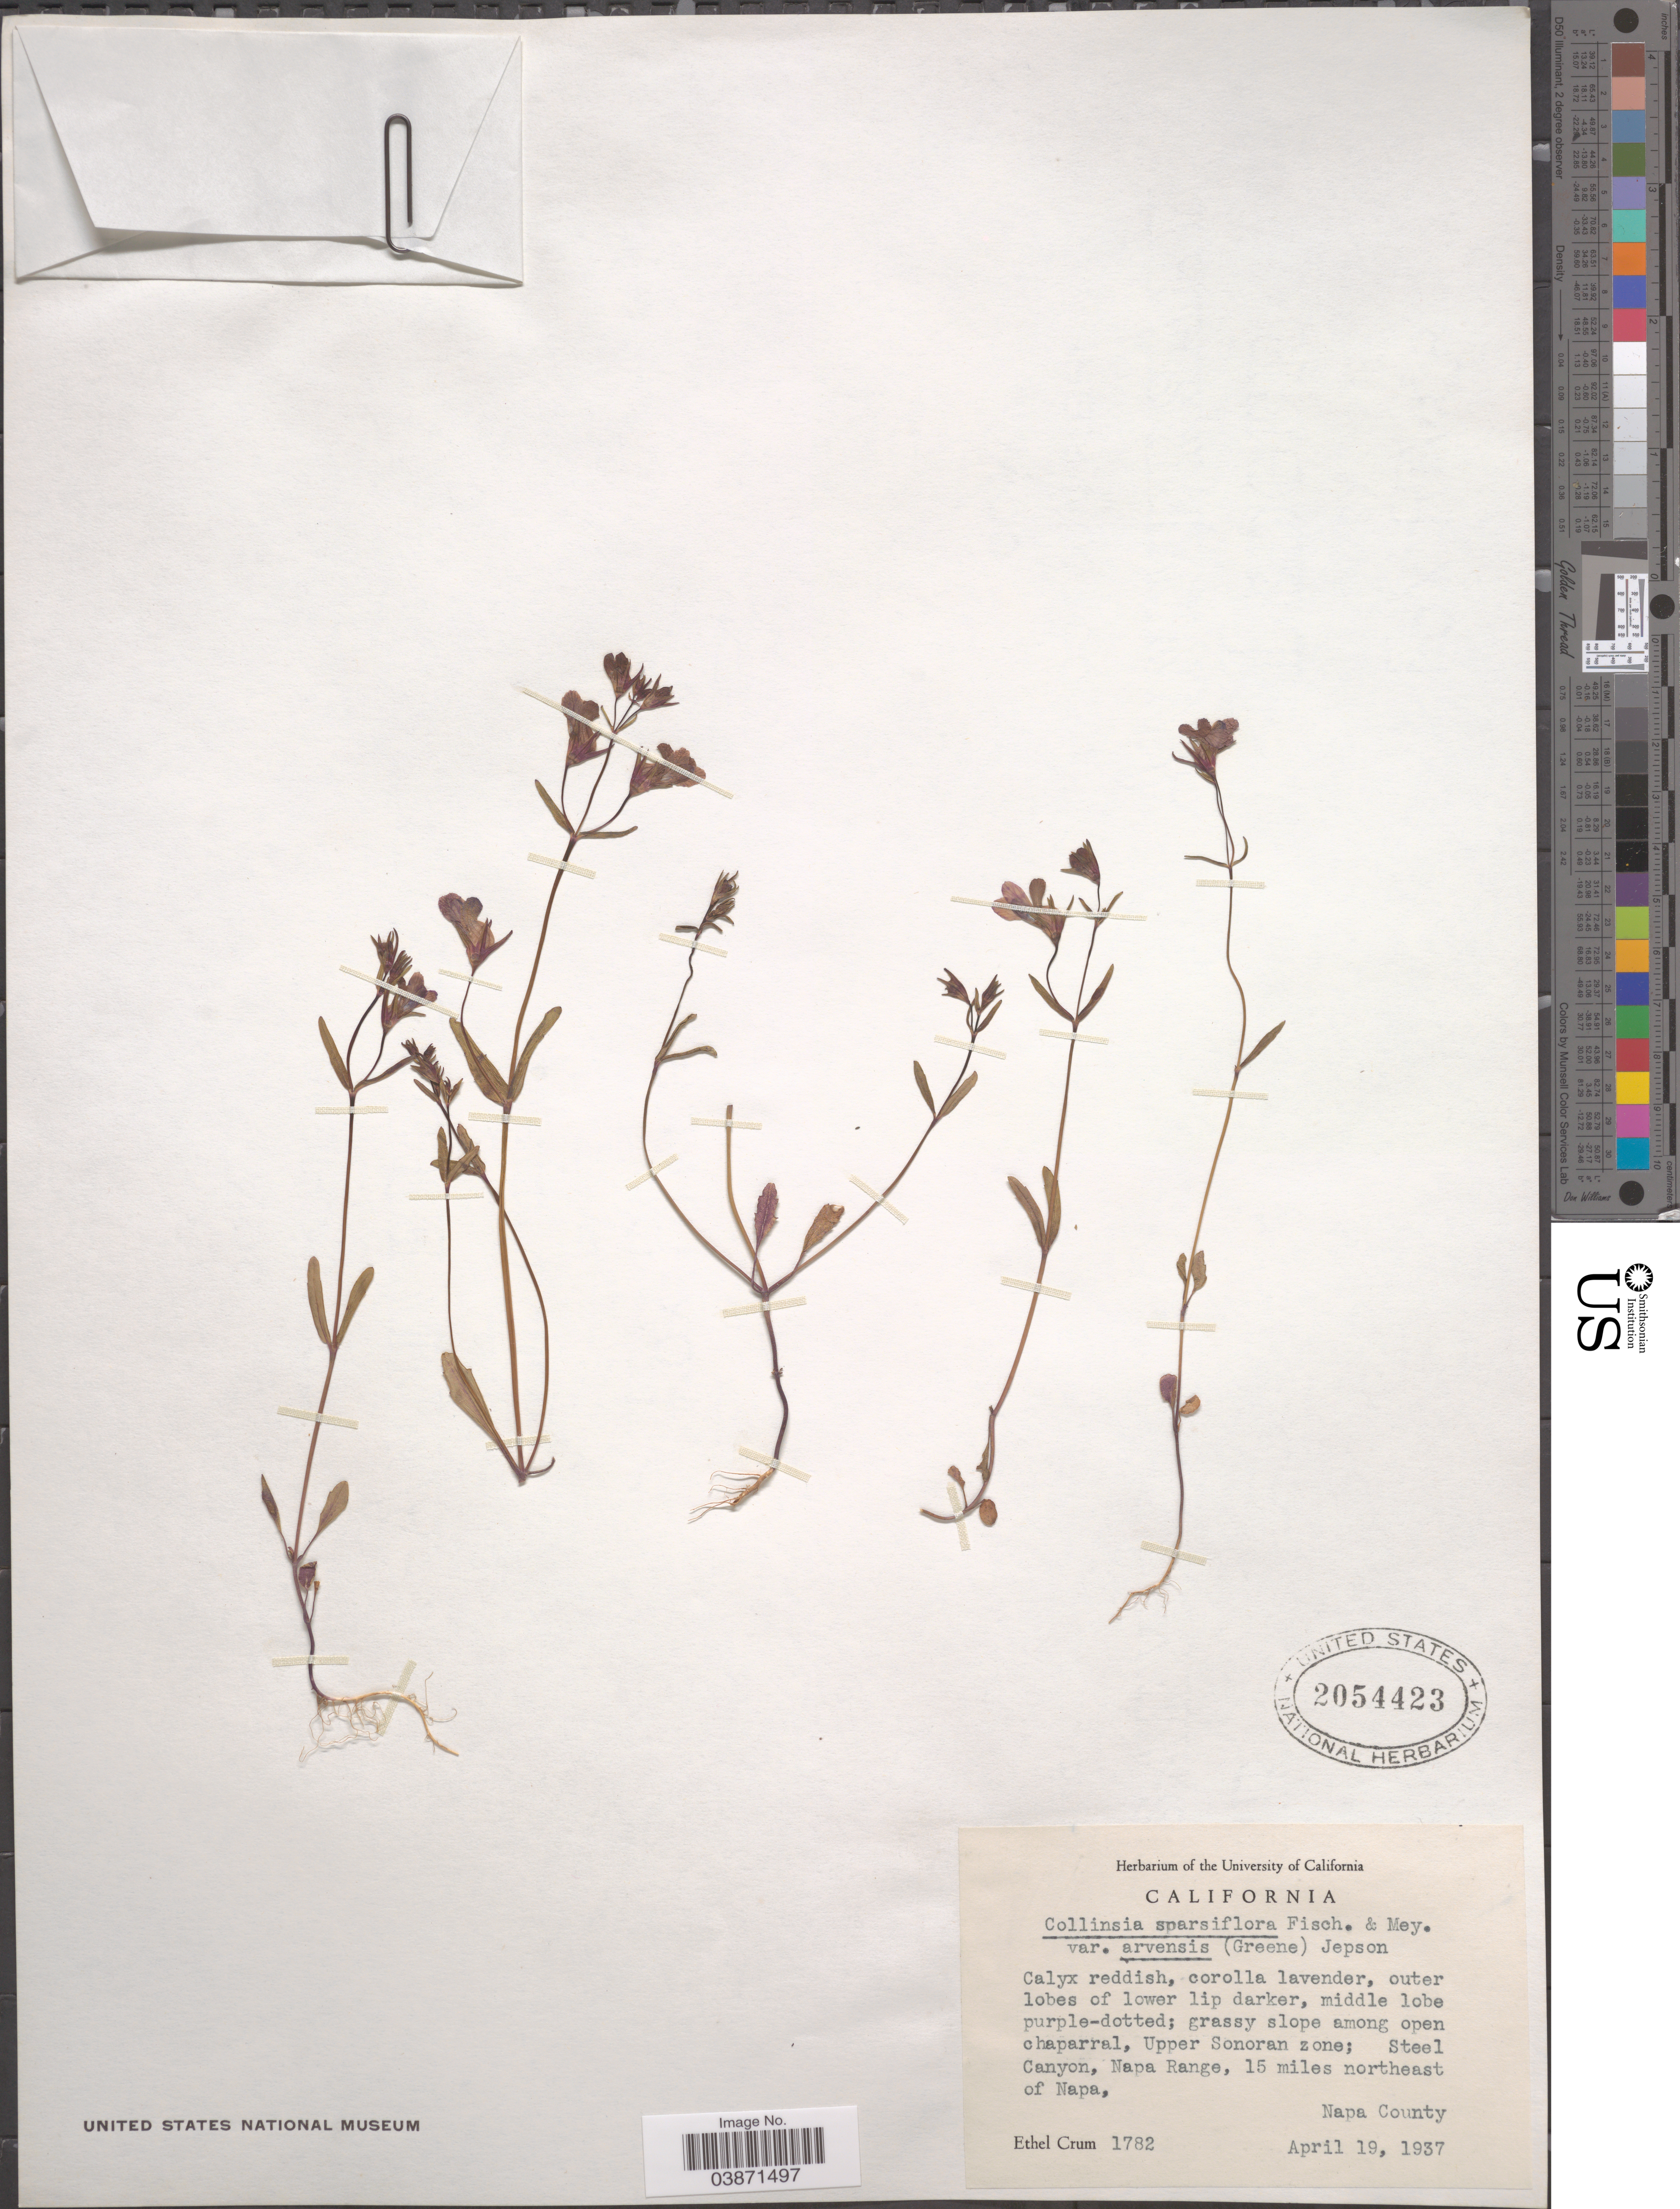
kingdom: Plantae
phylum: Tracheophyta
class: Magnoliopsida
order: Lamiales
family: Plantaginaceae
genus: Collinsia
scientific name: Collinsia sparsiflora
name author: Fisch. & C.A. Mey.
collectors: E. K. Crum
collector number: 1782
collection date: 1937-04-19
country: United States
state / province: California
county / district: Napa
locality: Upper Sonoran zone; Steel Canyon, Napa Range, 15 miles northeast of Napa, Napa County.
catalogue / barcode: US 2054423